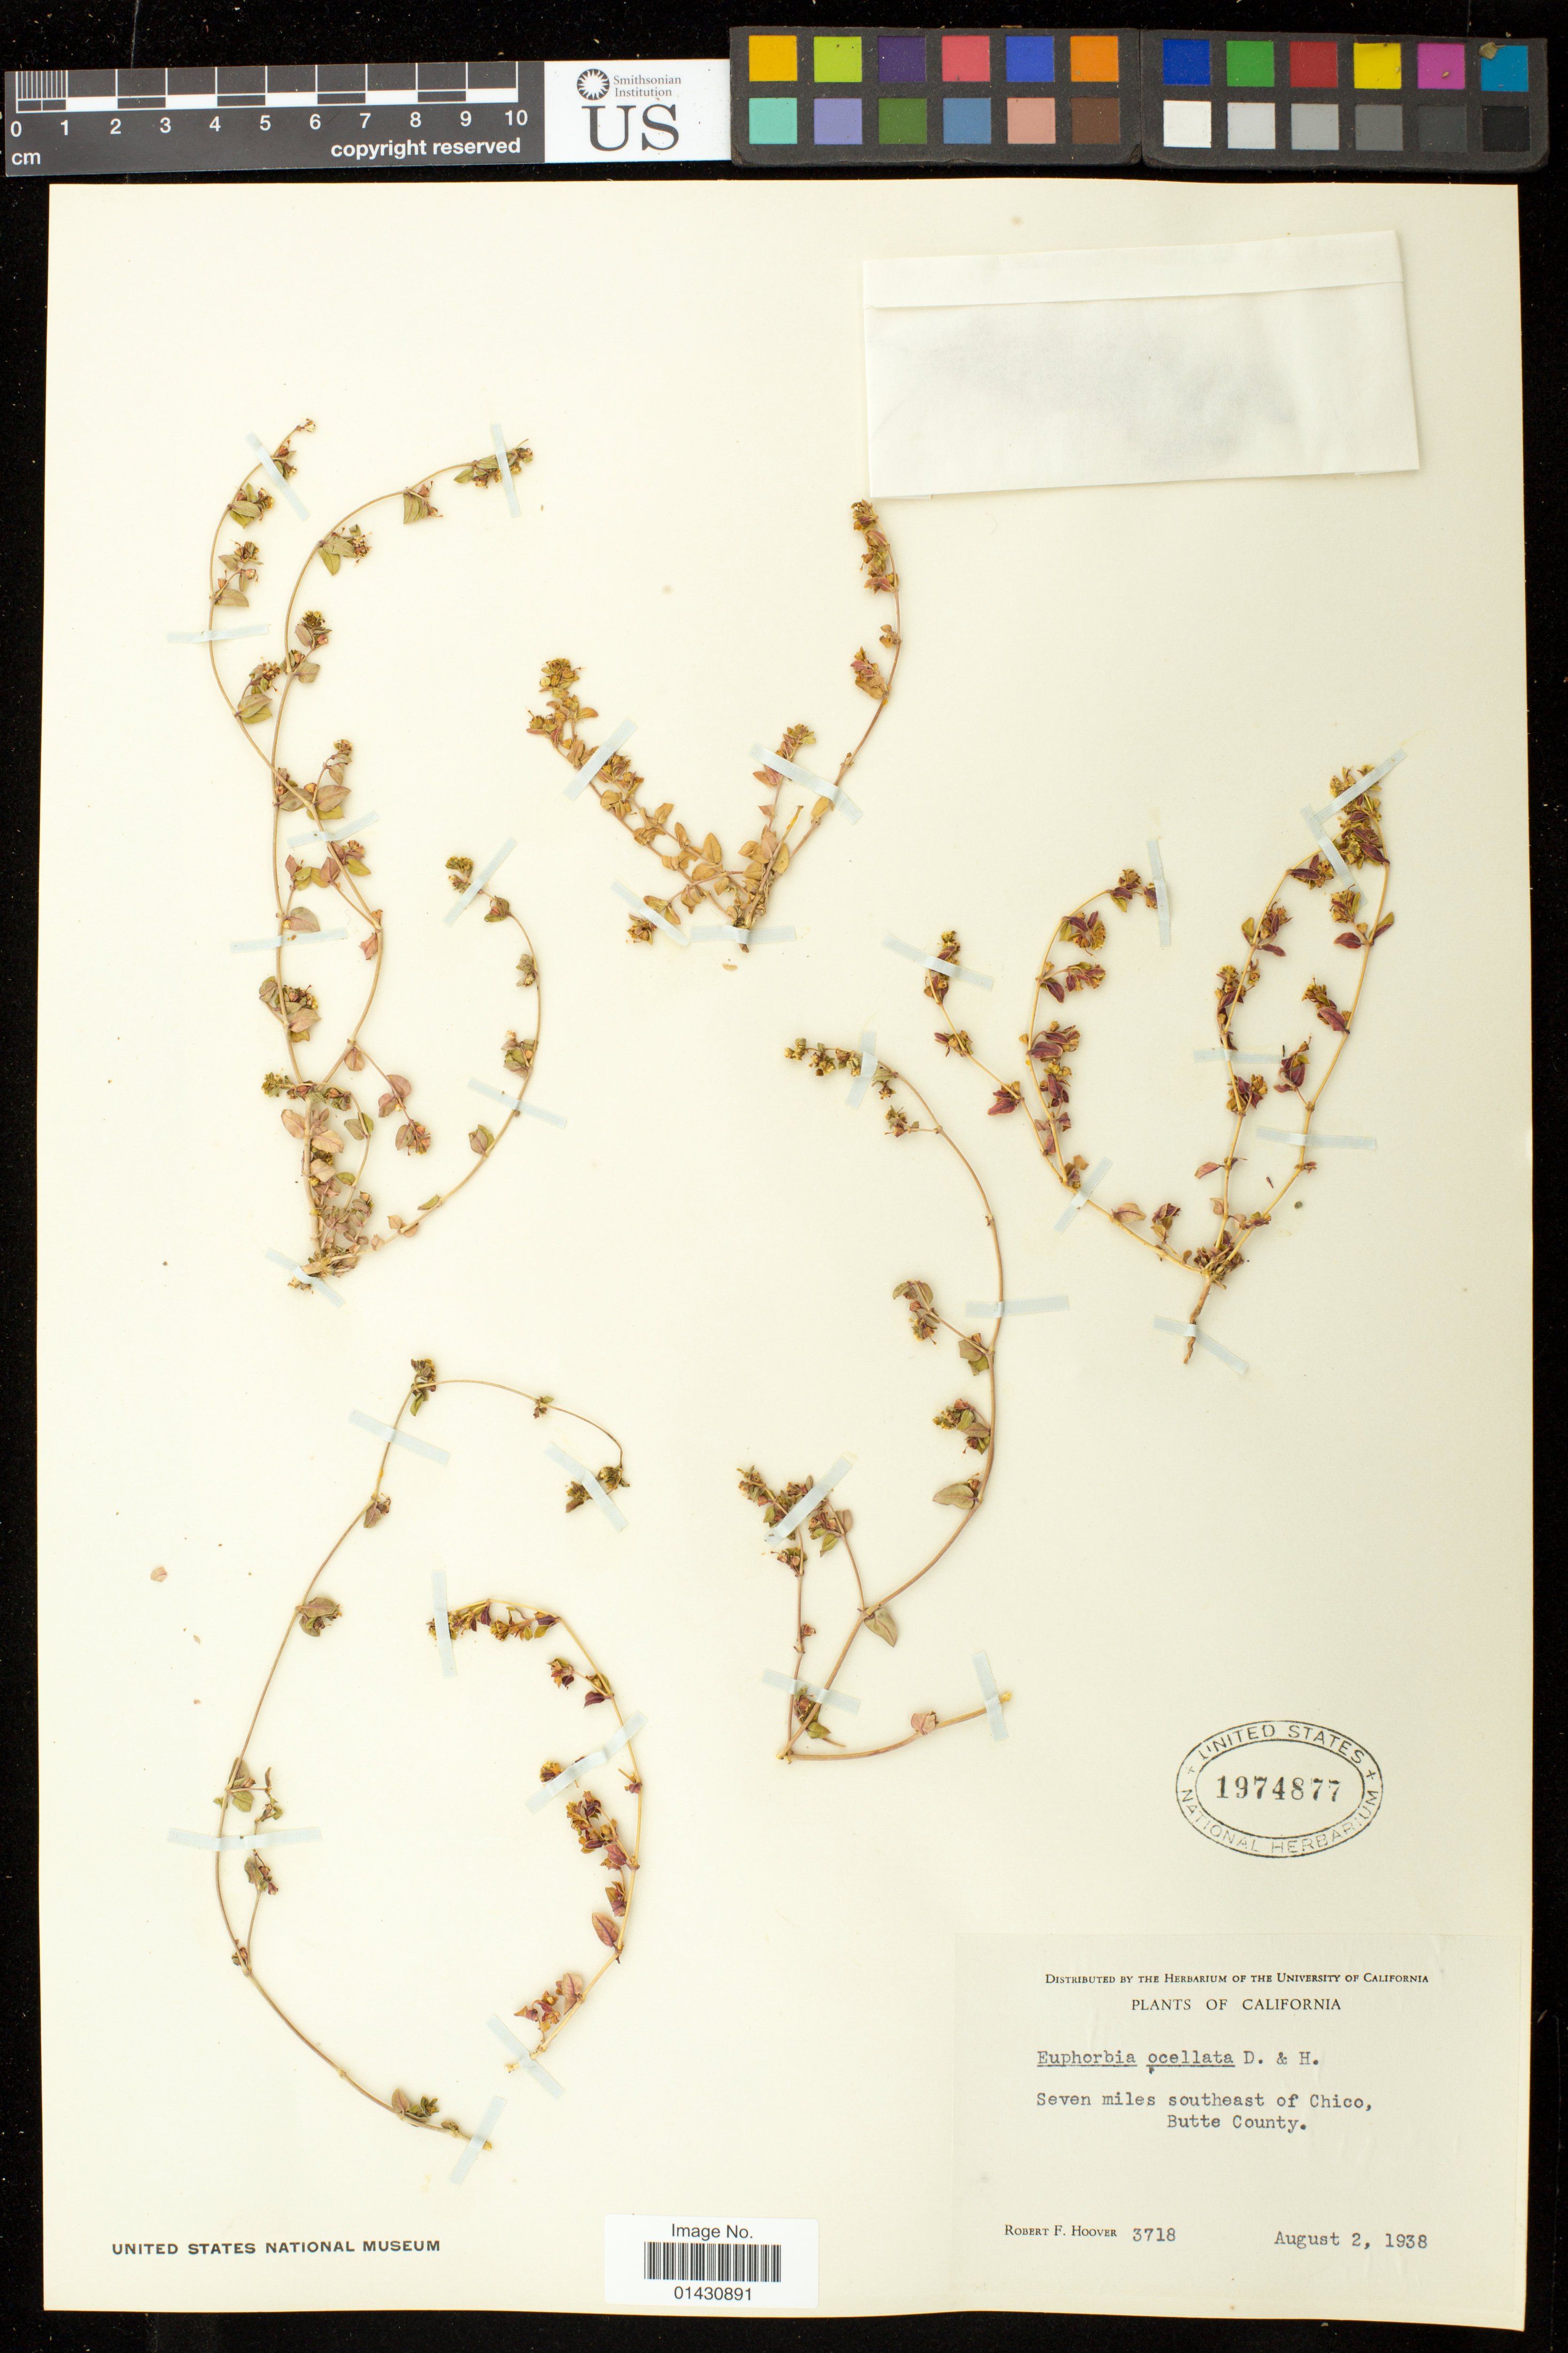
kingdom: Plantae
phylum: Tracheophyta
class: Magnoliopsida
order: Malpighiales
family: Euphorbiaceae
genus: Euphorbia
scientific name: Euphorbia ocellata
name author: Durand & Hilg.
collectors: R. F. Hoover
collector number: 3718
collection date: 1938-08-02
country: United States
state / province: California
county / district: Butte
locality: seven miles southeast of Chico.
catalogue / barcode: US 1974877